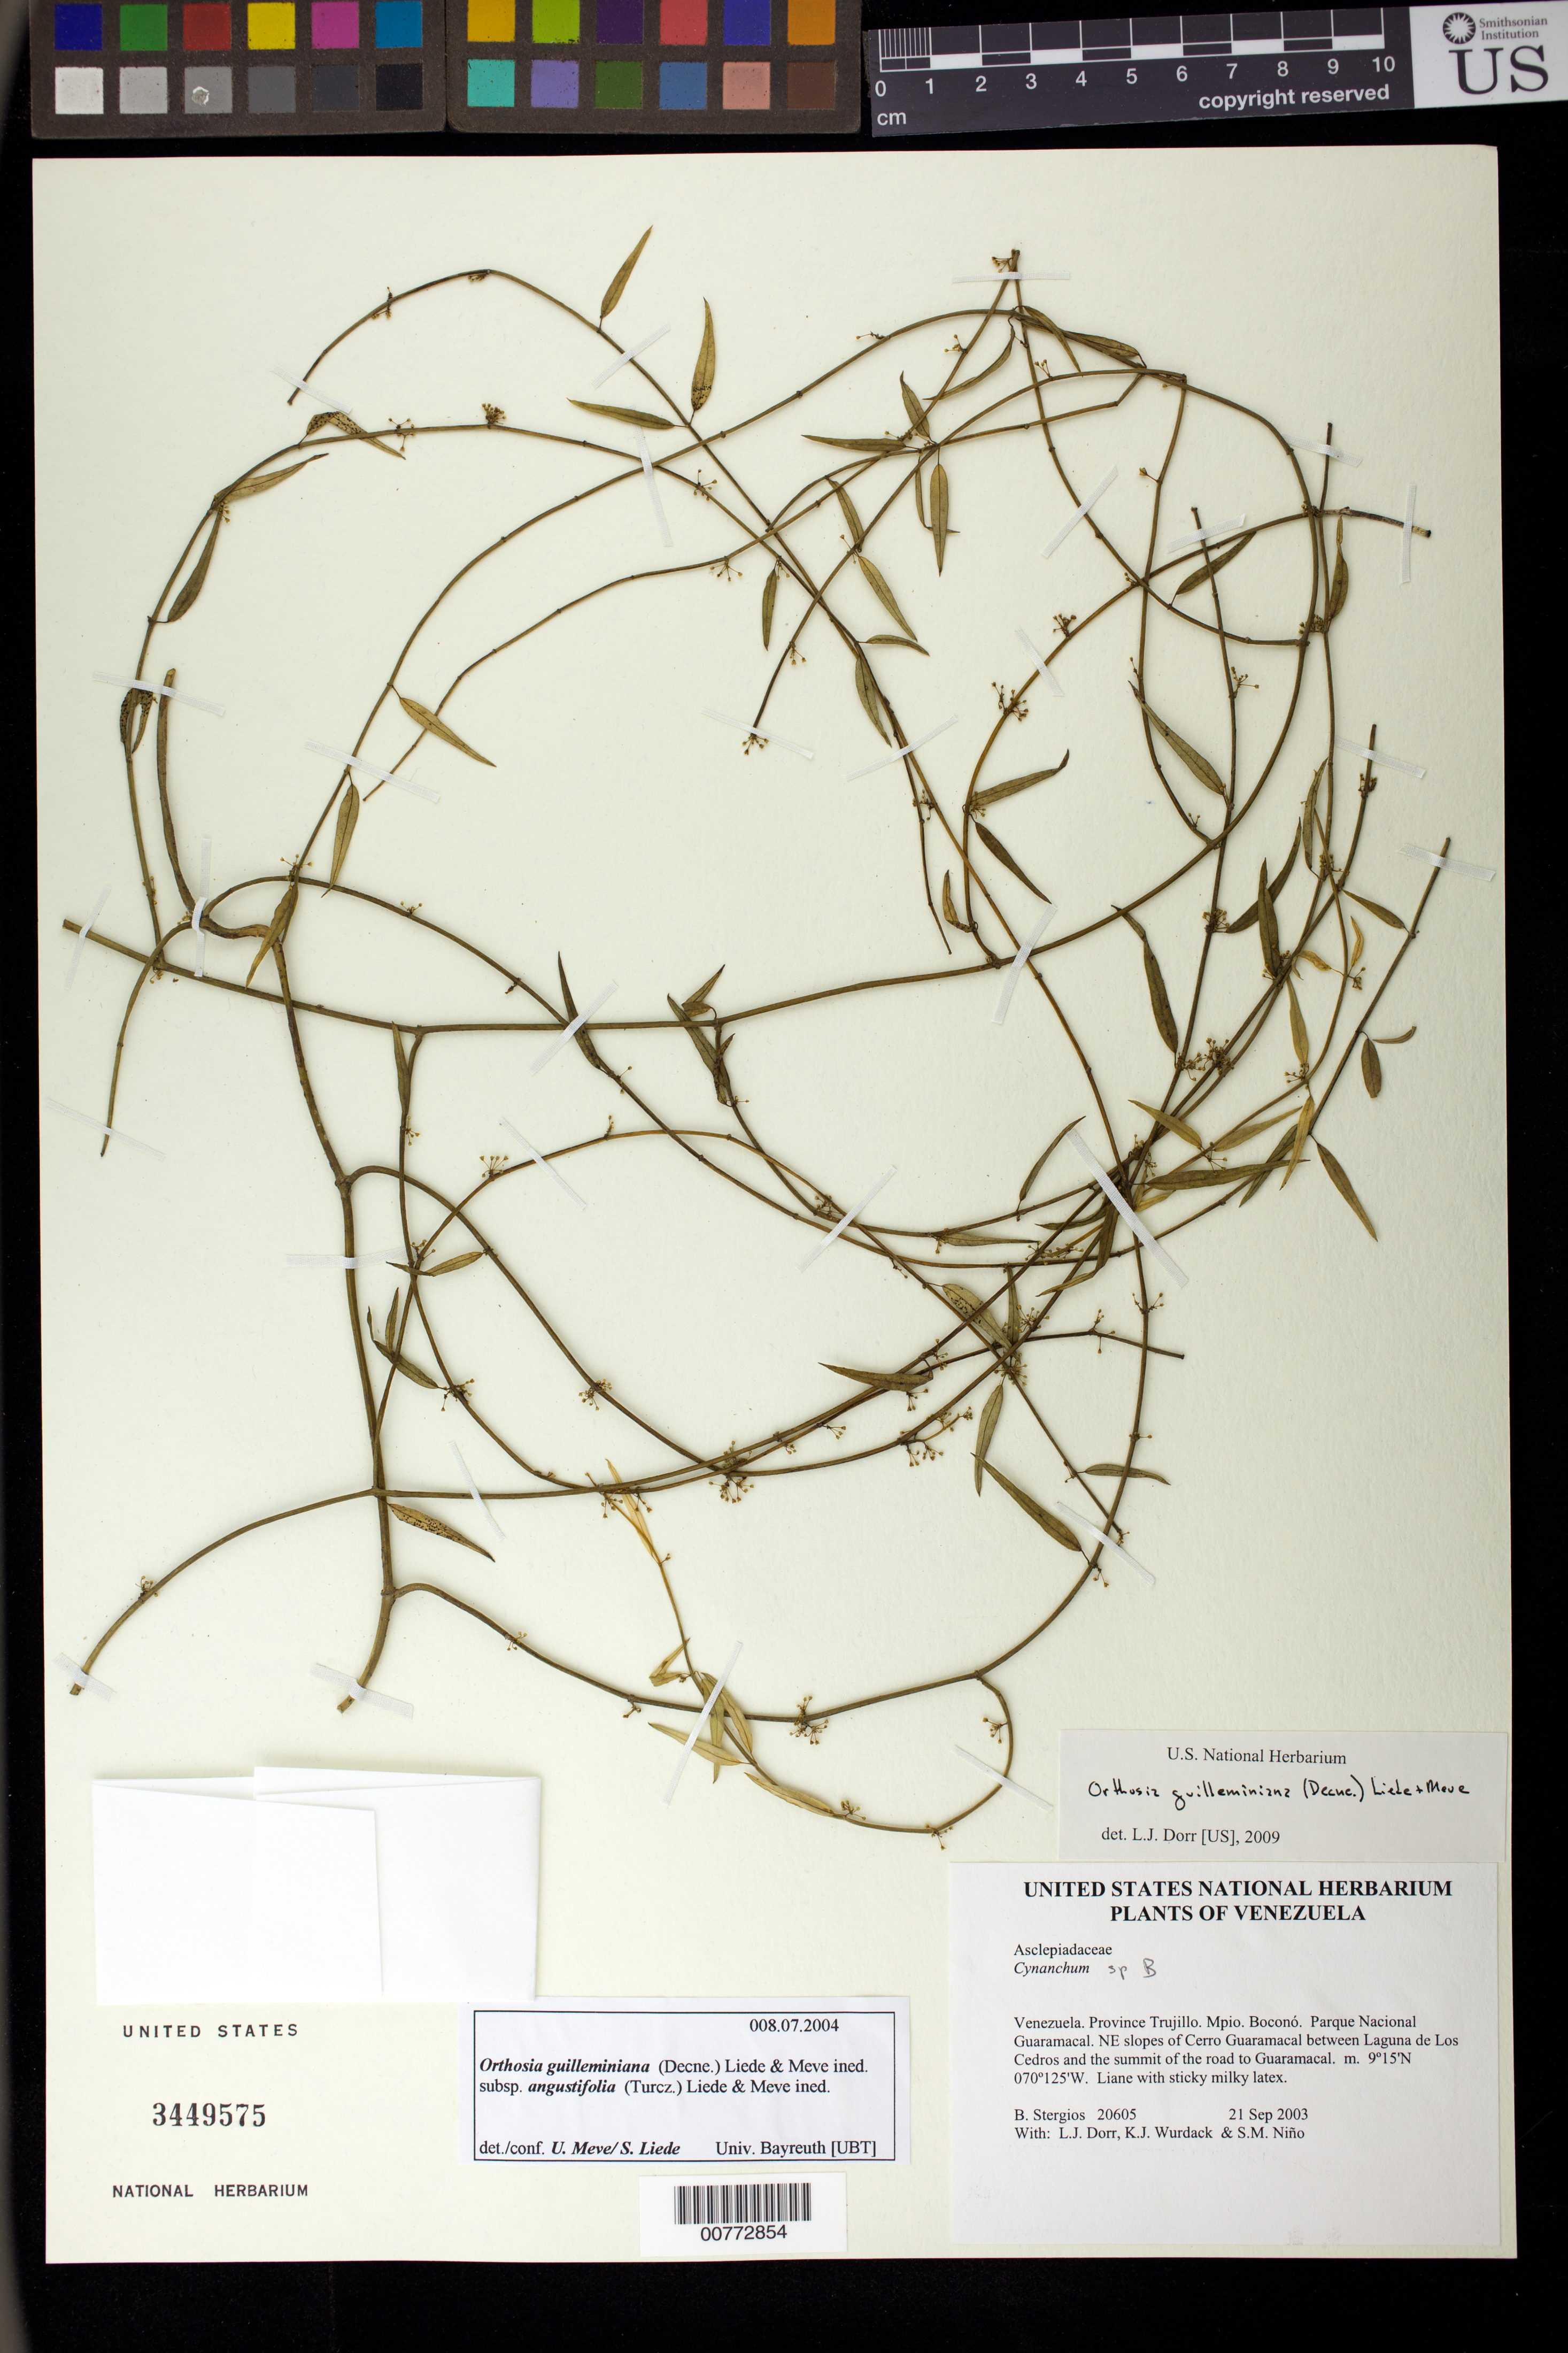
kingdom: Plantae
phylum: Tracheophyta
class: Magnoliopsida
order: Gentianales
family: Apocynaceae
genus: Orthosia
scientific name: Orthosia guilleminiana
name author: (Decne.) Liede & Meve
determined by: Dorr, L. J., (BOT), Smithsonian Institution - National Museum of Natural History (UNITED STATES)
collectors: B. G. Stergios, L. J. Dorr, K. Wurdack & S. M. Niño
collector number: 20605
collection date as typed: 21 Sep 2003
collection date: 2003-09-21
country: Venezuela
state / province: Trujillo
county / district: Boconó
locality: Parque Nacional Guaramacal. NE slopes of Cerro Guaramacal between Laguna de Los Cedros and the summit of the road to Guaramacal.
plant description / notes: NY, PORT, UBT, US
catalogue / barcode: US 3449575